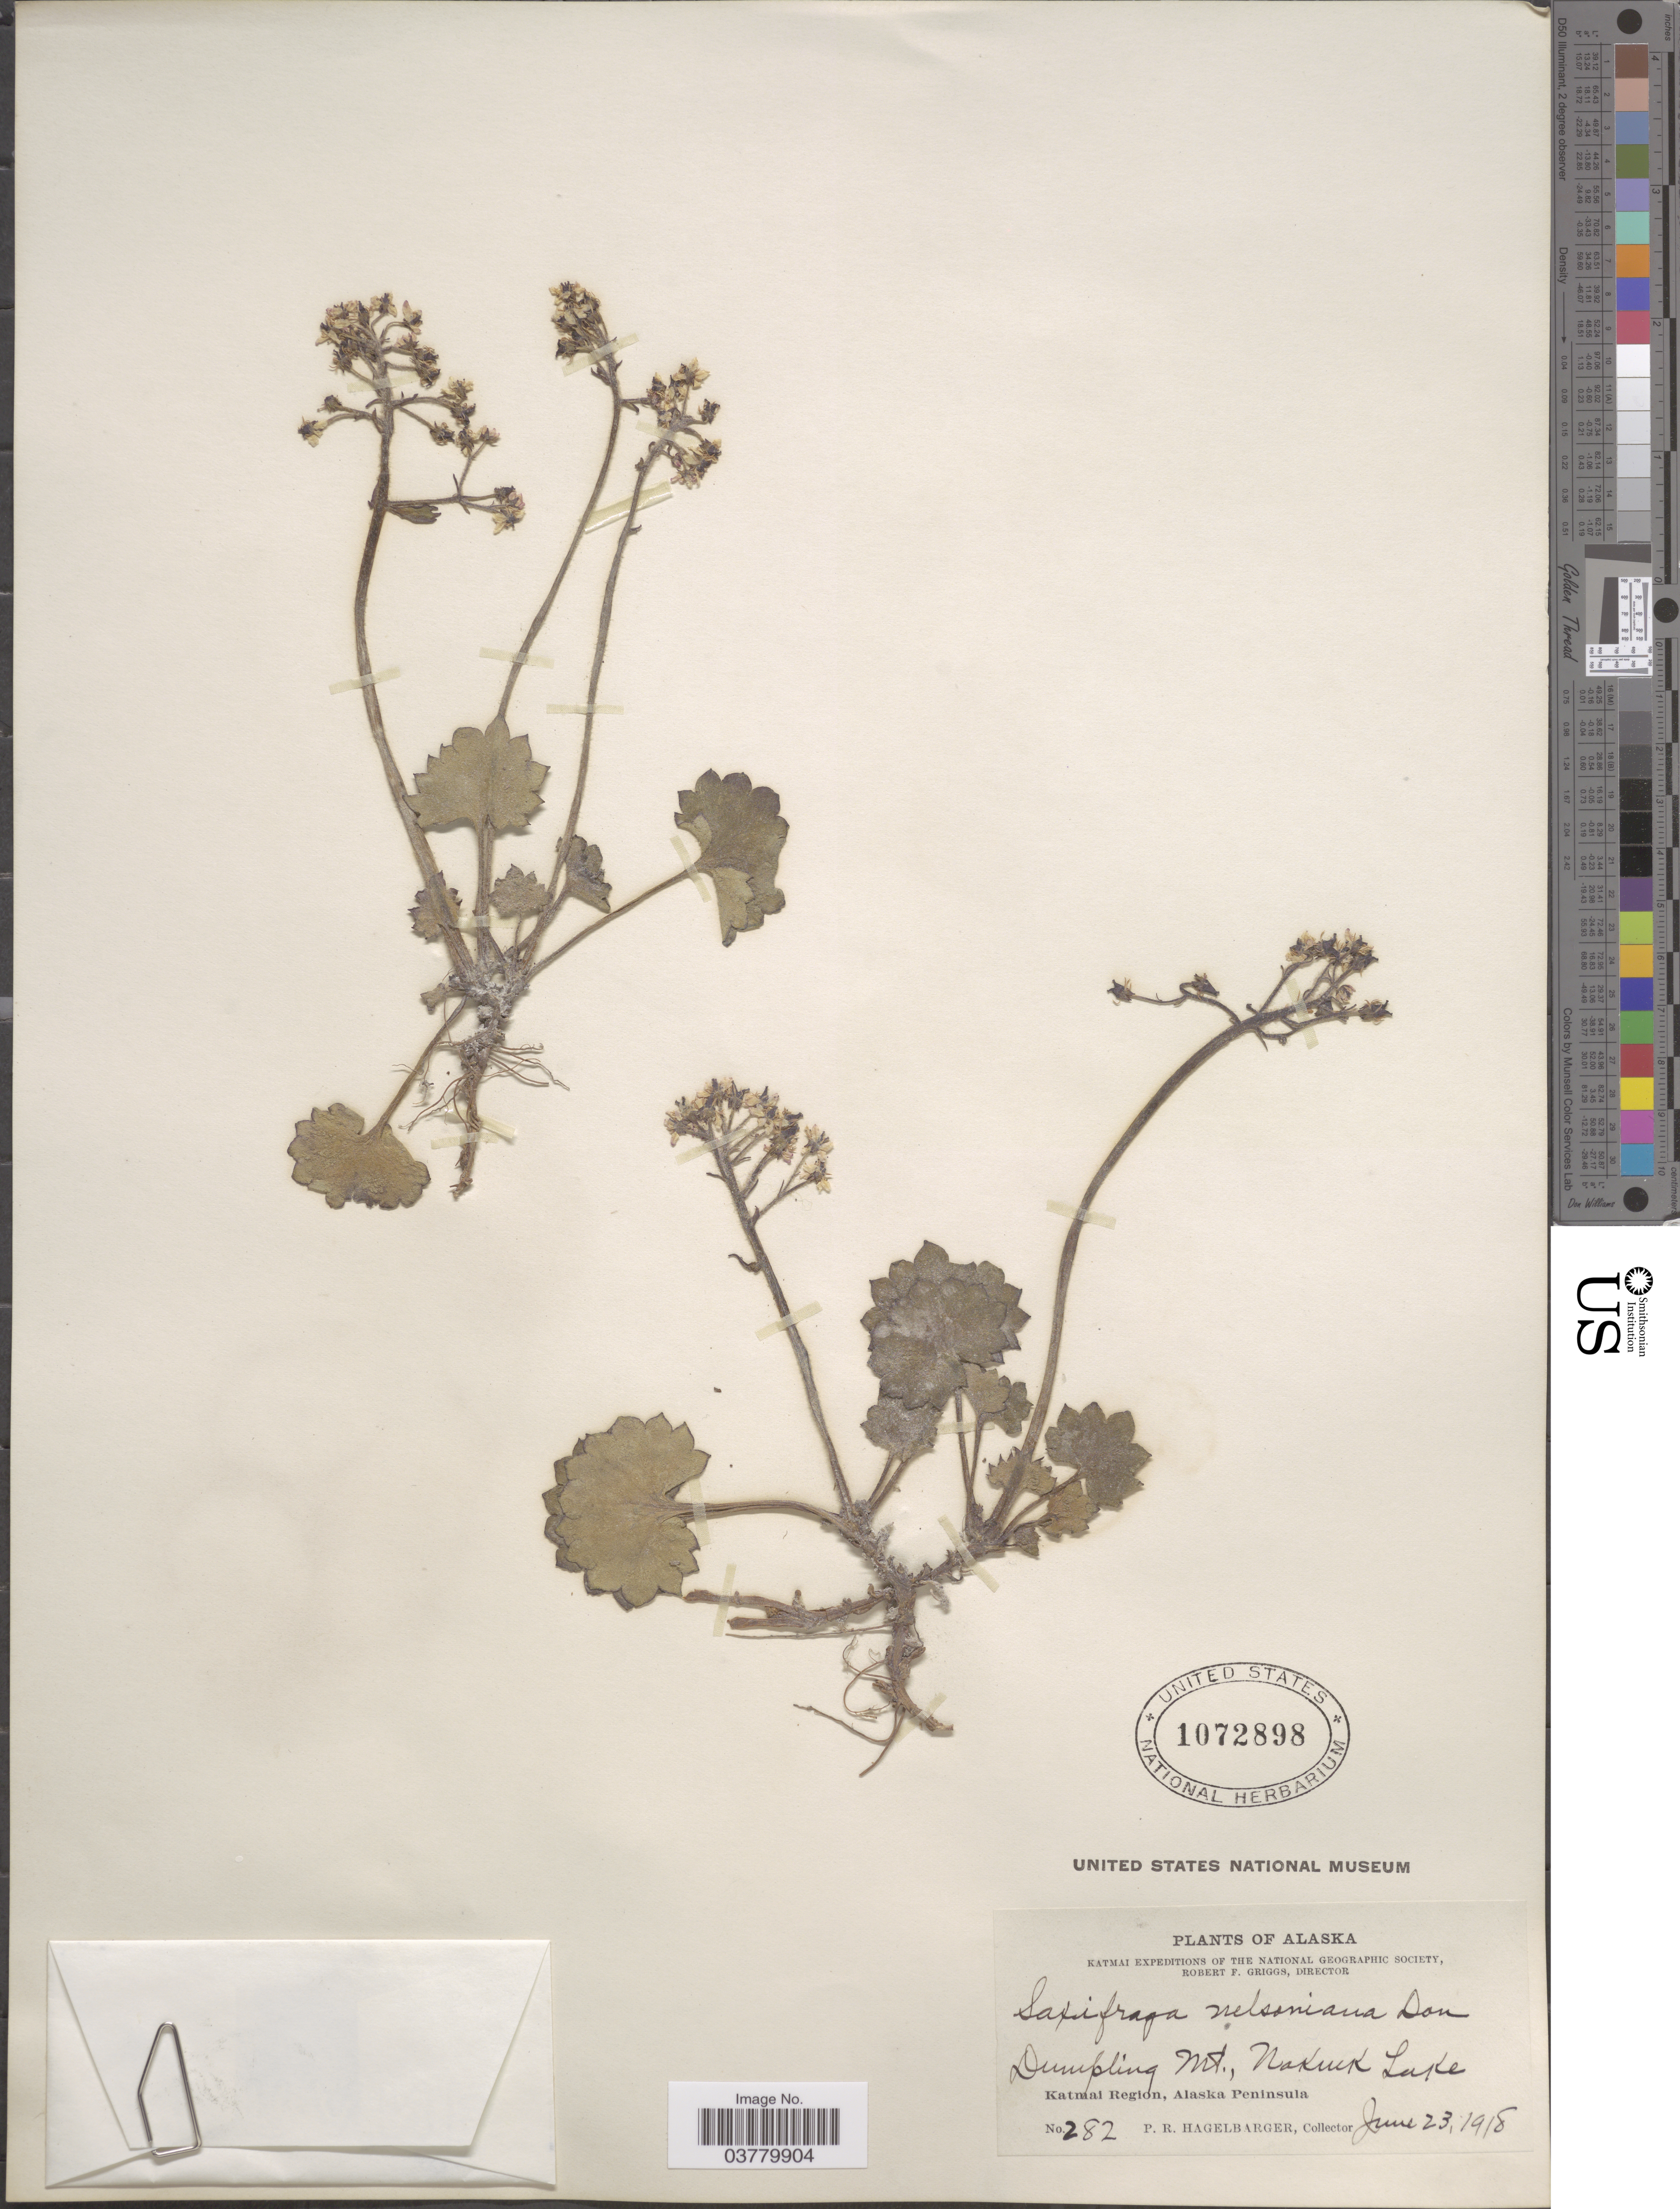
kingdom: Plantae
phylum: Tracheophyta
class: Magnoliopsida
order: Saxifragales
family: Saxifragaceae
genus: Micranthes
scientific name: Micranthes nelsoniana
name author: (D. Don) Small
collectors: P. Hagelbarger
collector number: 282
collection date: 1918-06-23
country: United States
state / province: Alaska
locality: Dumplling Mt., Naknek Lake. Katmai Region, Alaska Peninsula.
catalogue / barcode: US 1072898